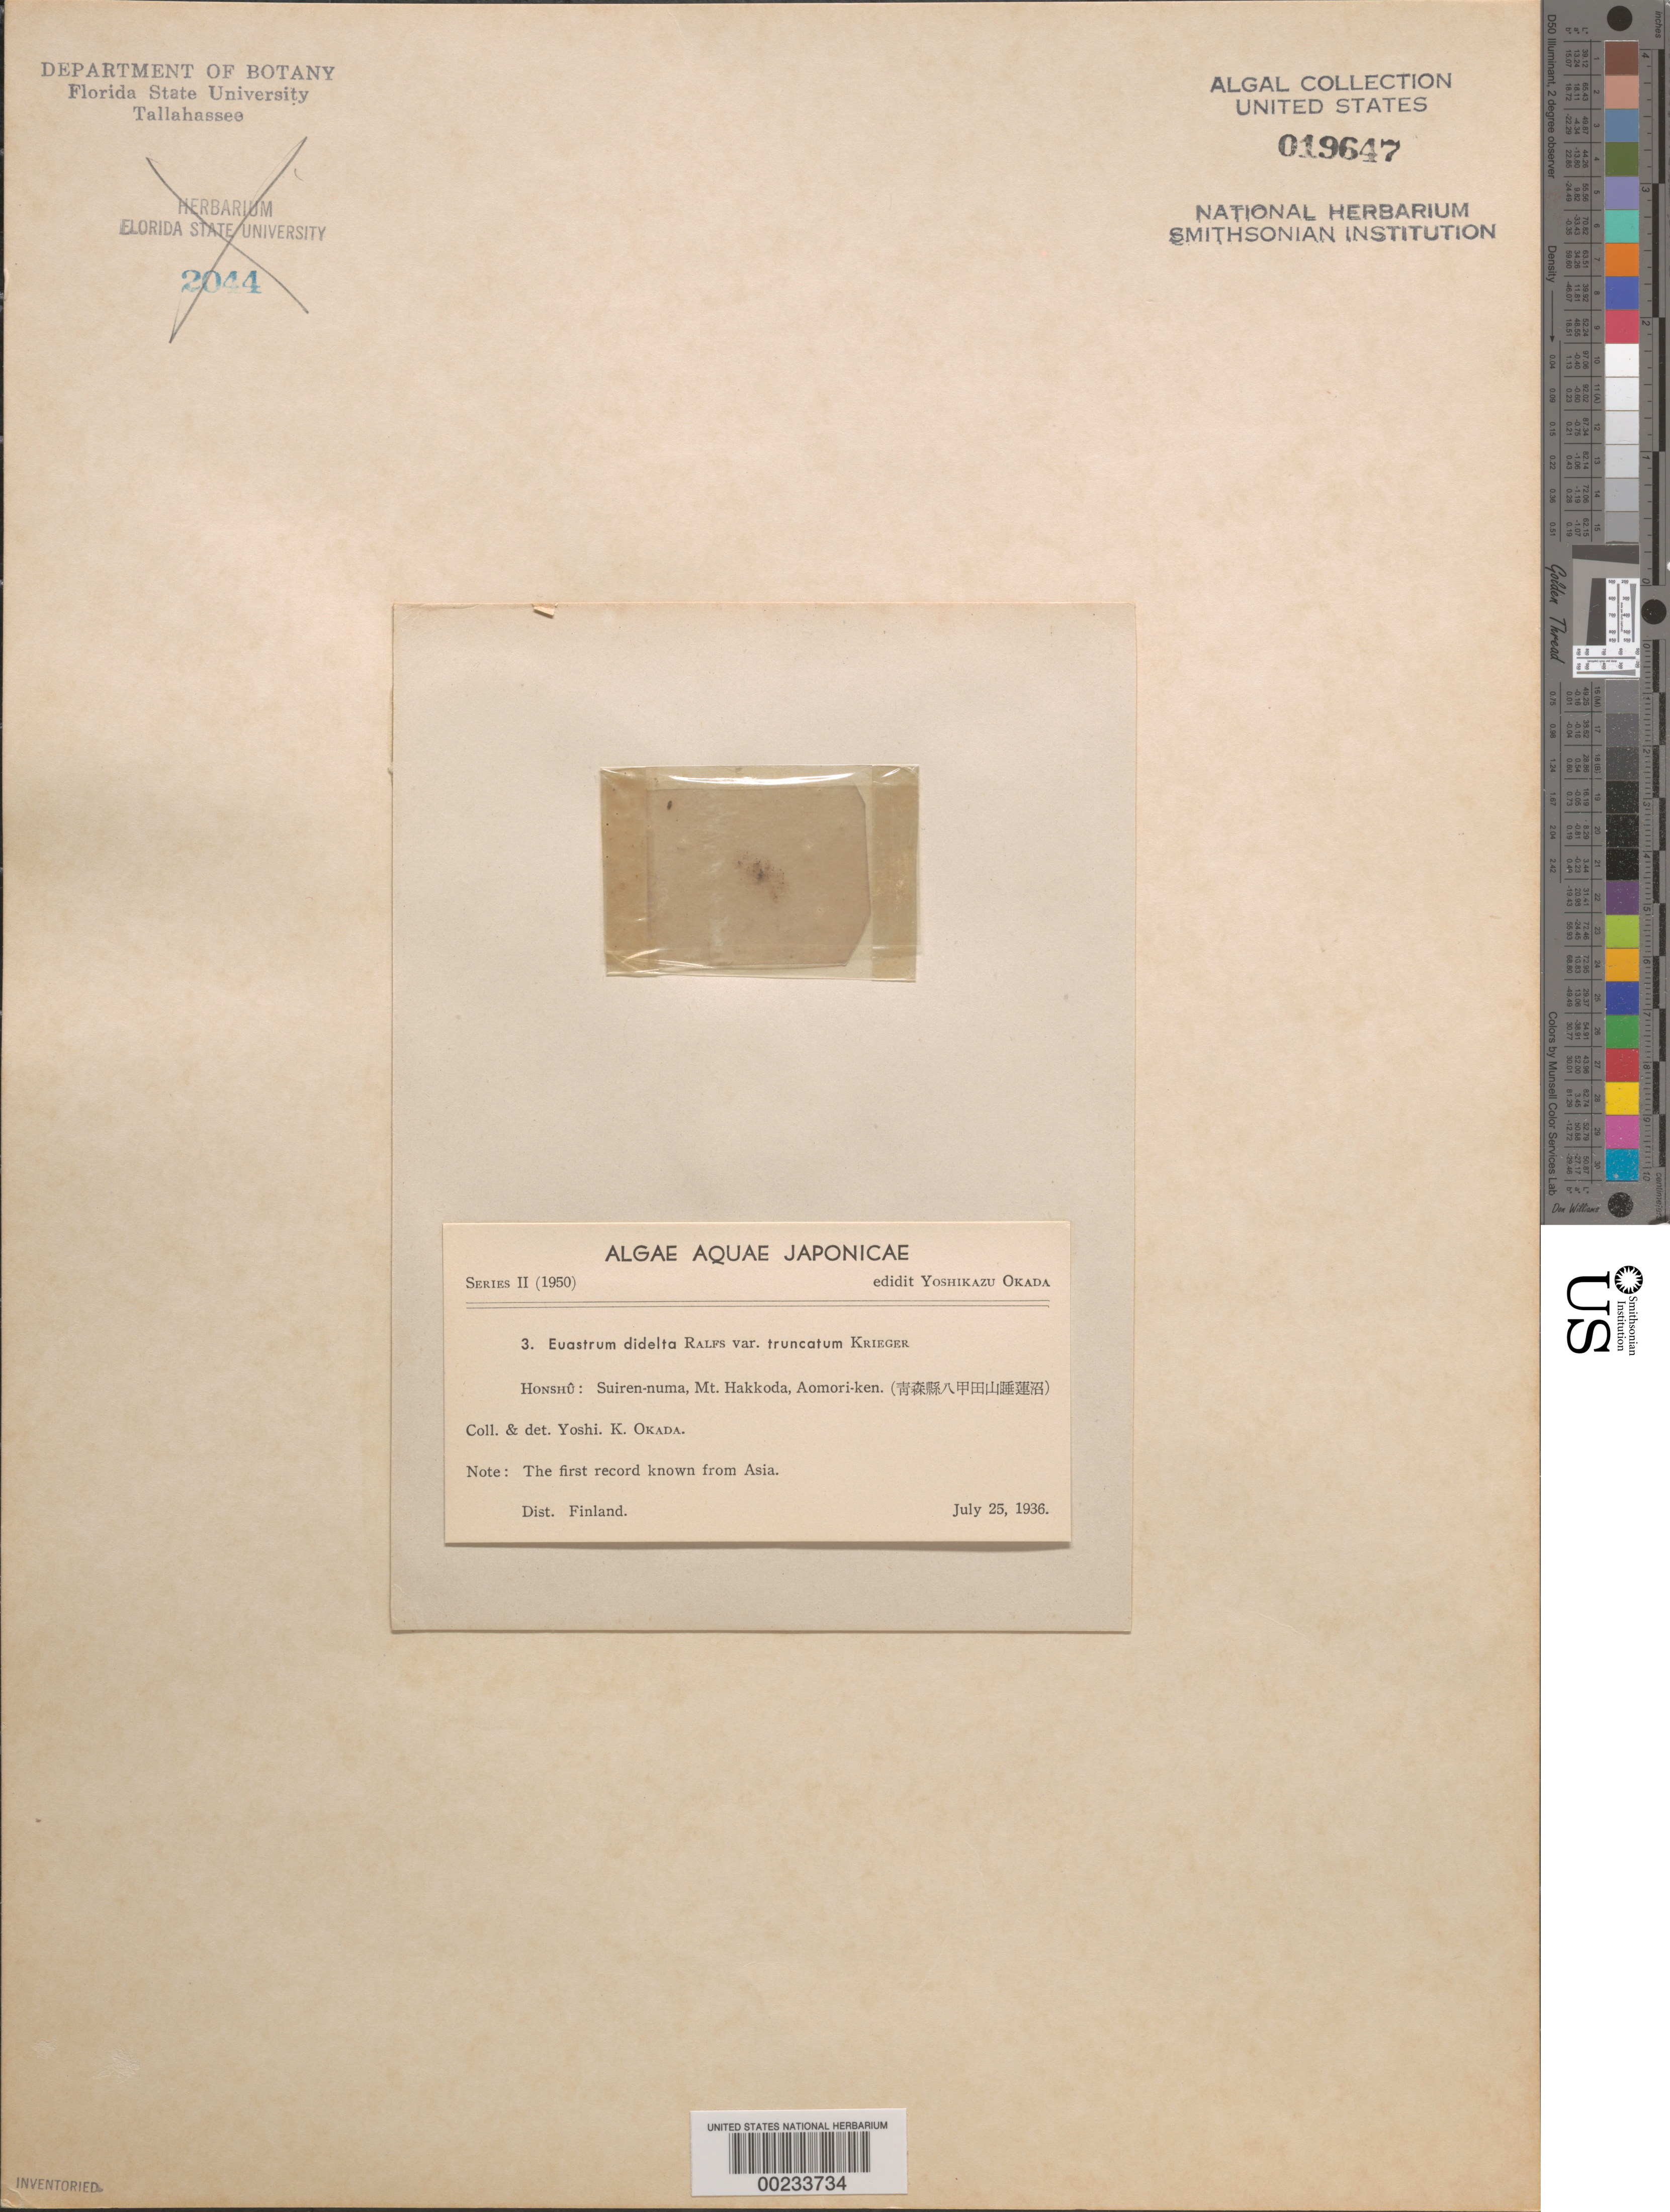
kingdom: Plantae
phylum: Charophyta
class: Zygnematophyceae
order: Zygnematales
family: Desmidiaceae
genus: Euastrum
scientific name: Euastrum didelta var. truncatum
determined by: Okada, Y. K.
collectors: Y. Okada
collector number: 3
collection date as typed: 25 Jul 1936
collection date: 1936-07-25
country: Japan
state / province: Aomori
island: Honshu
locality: Suiren-numa, Mount Hakkoda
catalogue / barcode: US 19647